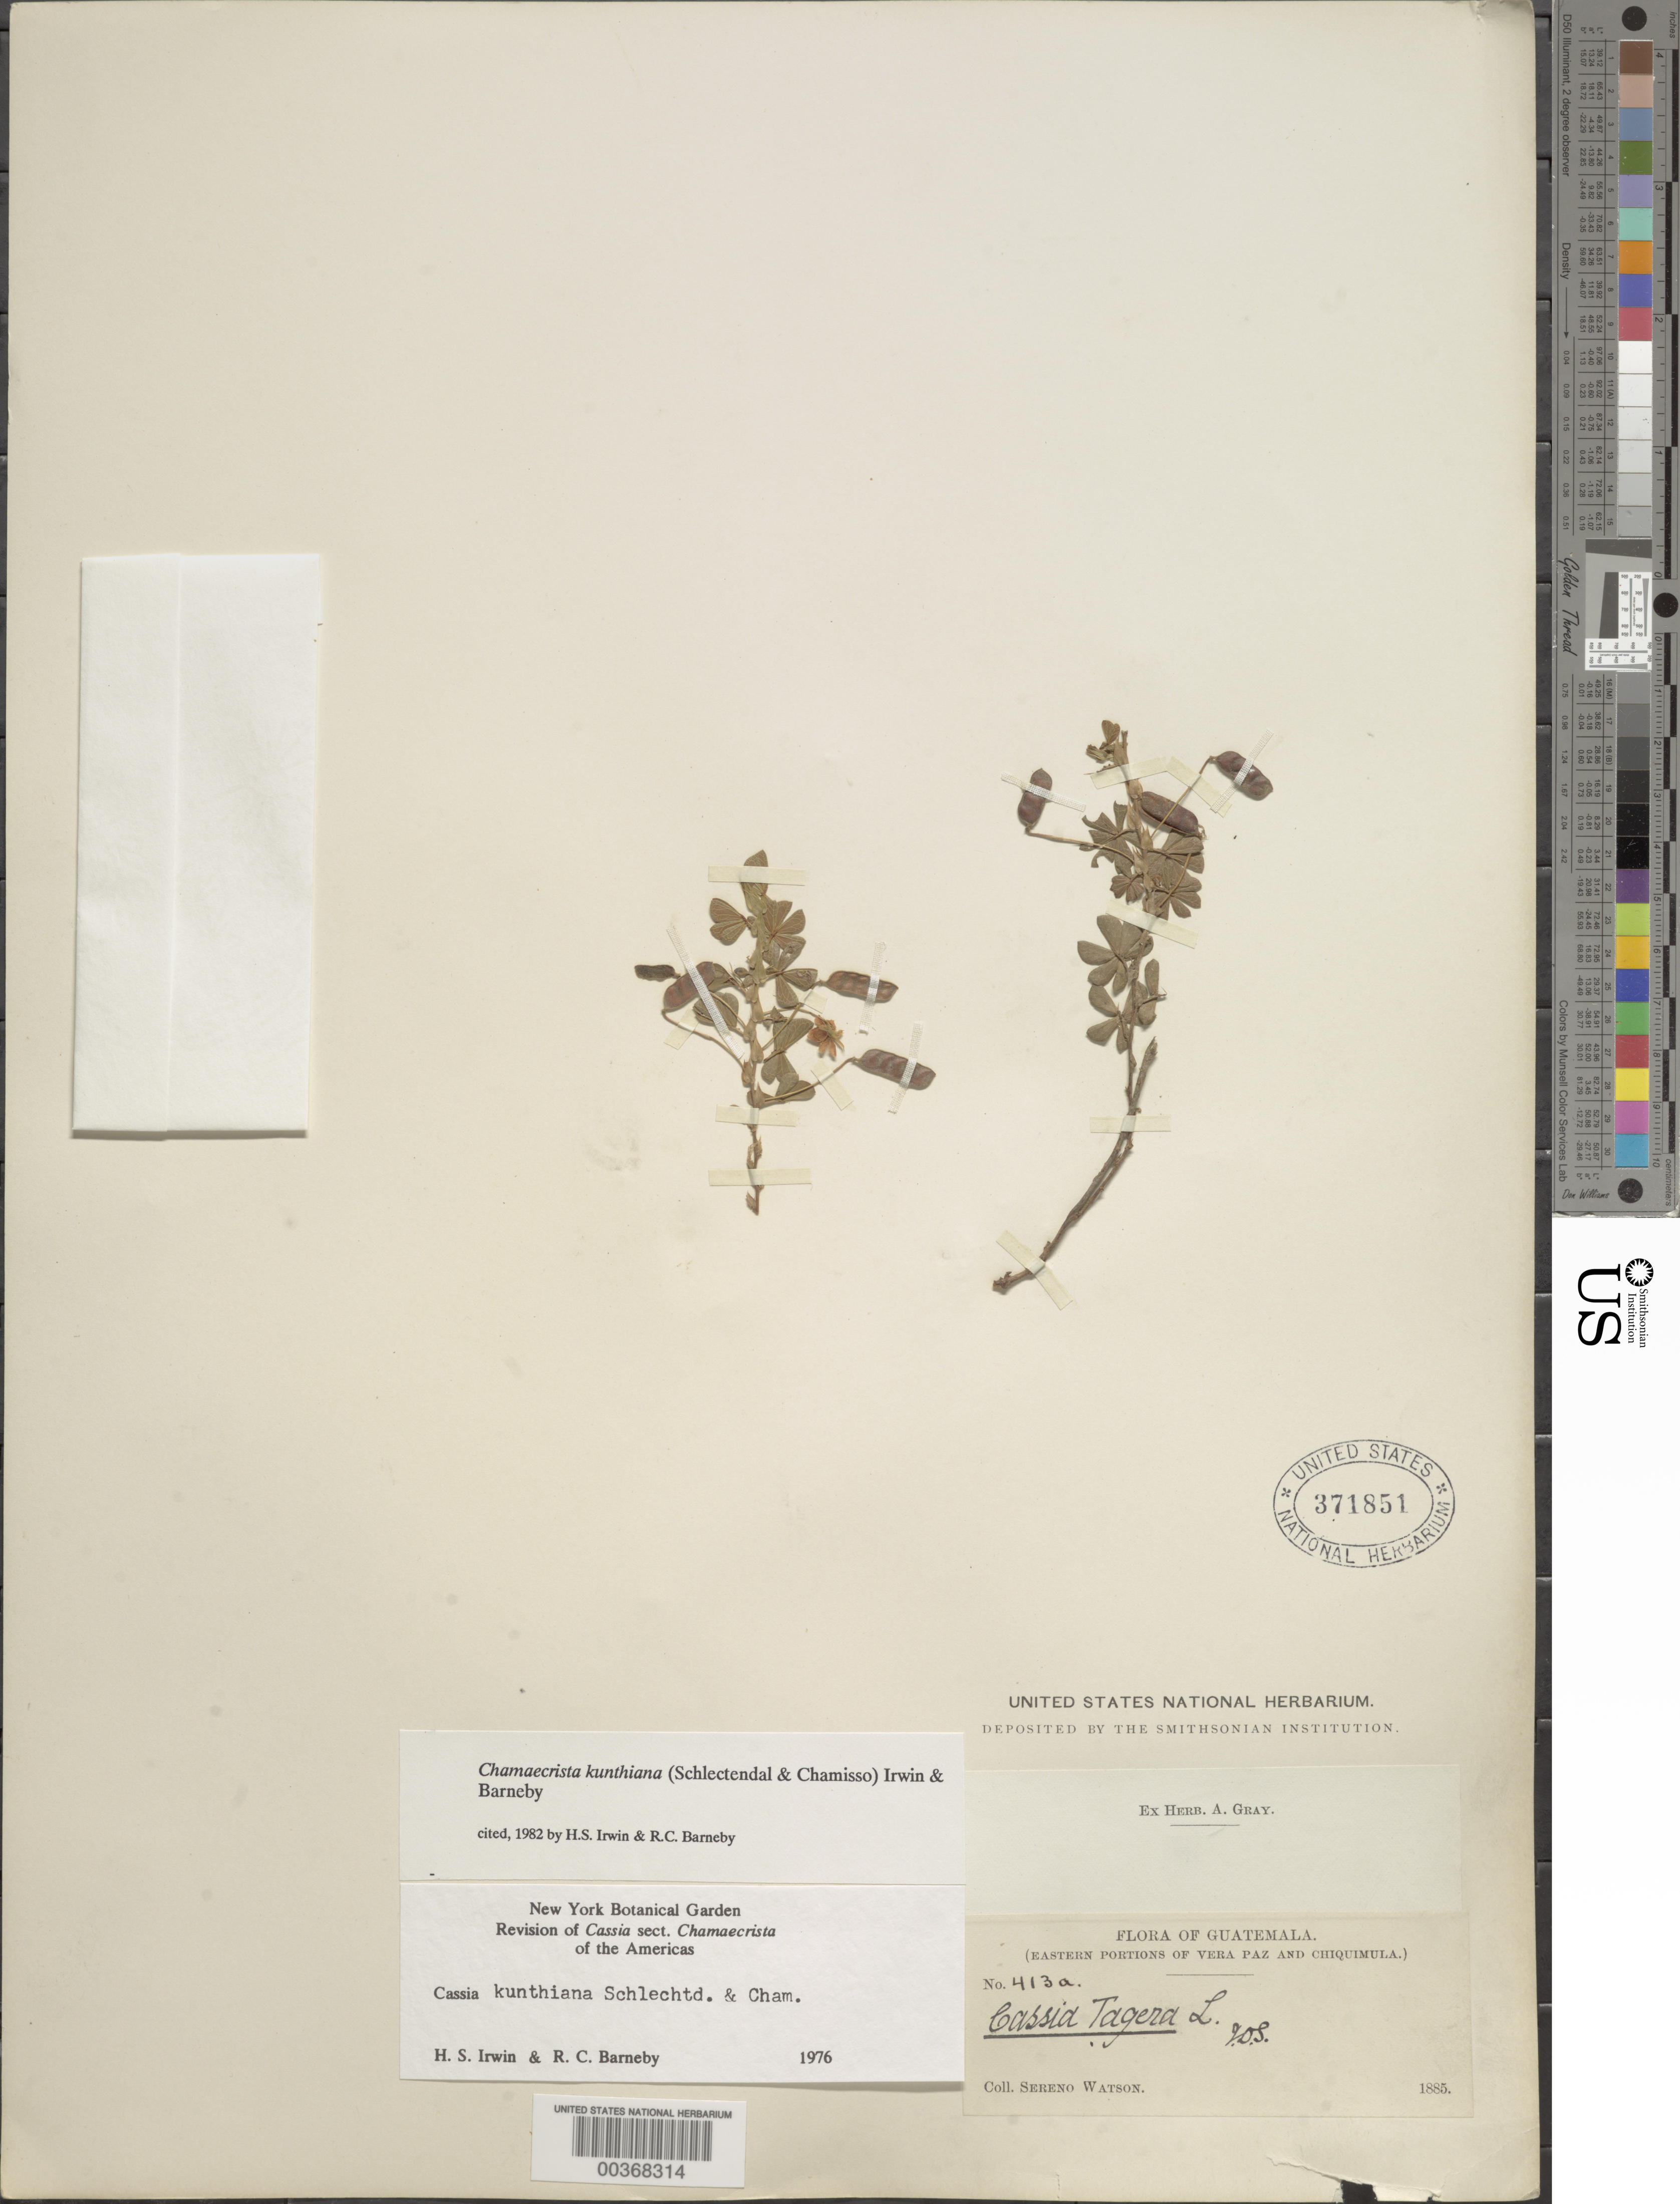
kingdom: Plantae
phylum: Tracheophyta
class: Magnoliopsida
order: Fabales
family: Fabaceae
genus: Chamaecrista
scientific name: Chamaecrista kunthiana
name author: (Schltdl. & Cham.) H.S. Irwin & Barneby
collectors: S. Watson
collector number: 413a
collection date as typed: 1885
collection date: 1885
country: Guatemala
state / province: Chiquimula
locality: Eastern portion of Vera Paz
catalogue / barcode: US 371851